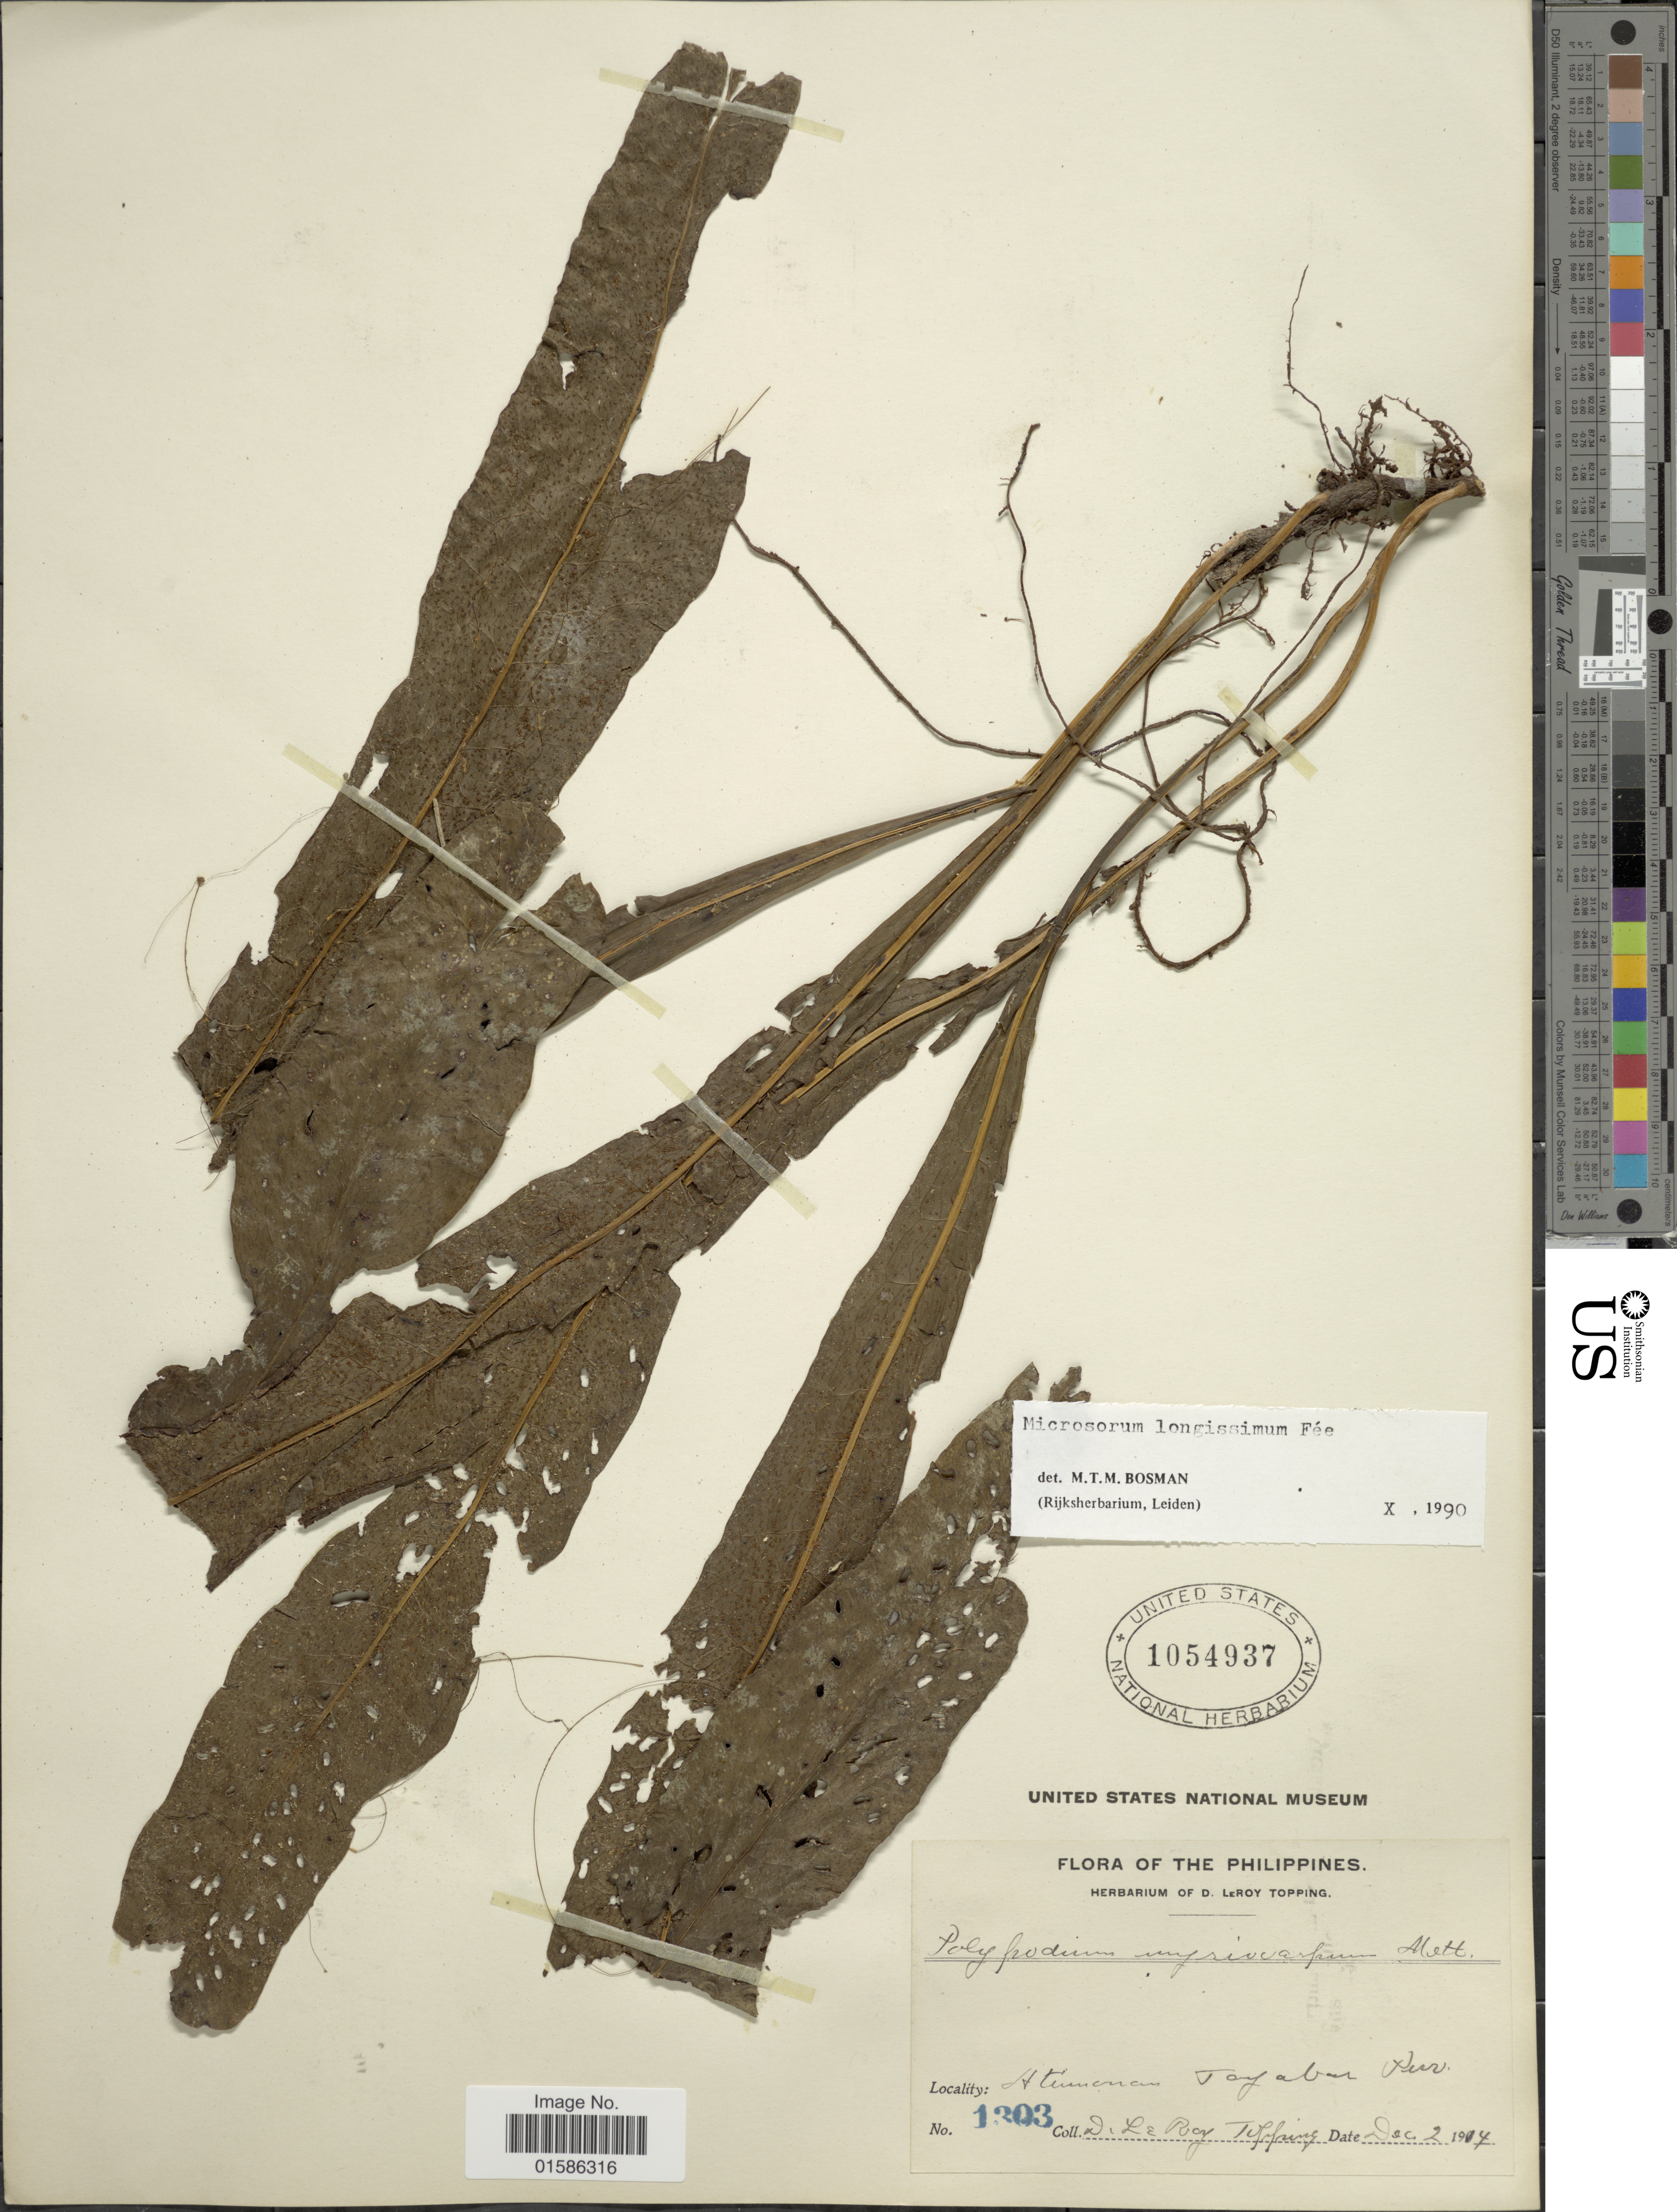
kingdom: Plantae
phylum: Tracheophyta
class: Polypodiopsida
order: Polypodiales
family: Polypodiaceae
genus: Microsorum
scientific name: Microsorum longissimum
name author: Fée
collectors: D. L. Topping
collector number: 1303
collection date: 1914-12-02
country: Philippines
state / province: Calabarzon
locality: Tayabas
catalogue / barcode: US 1054937